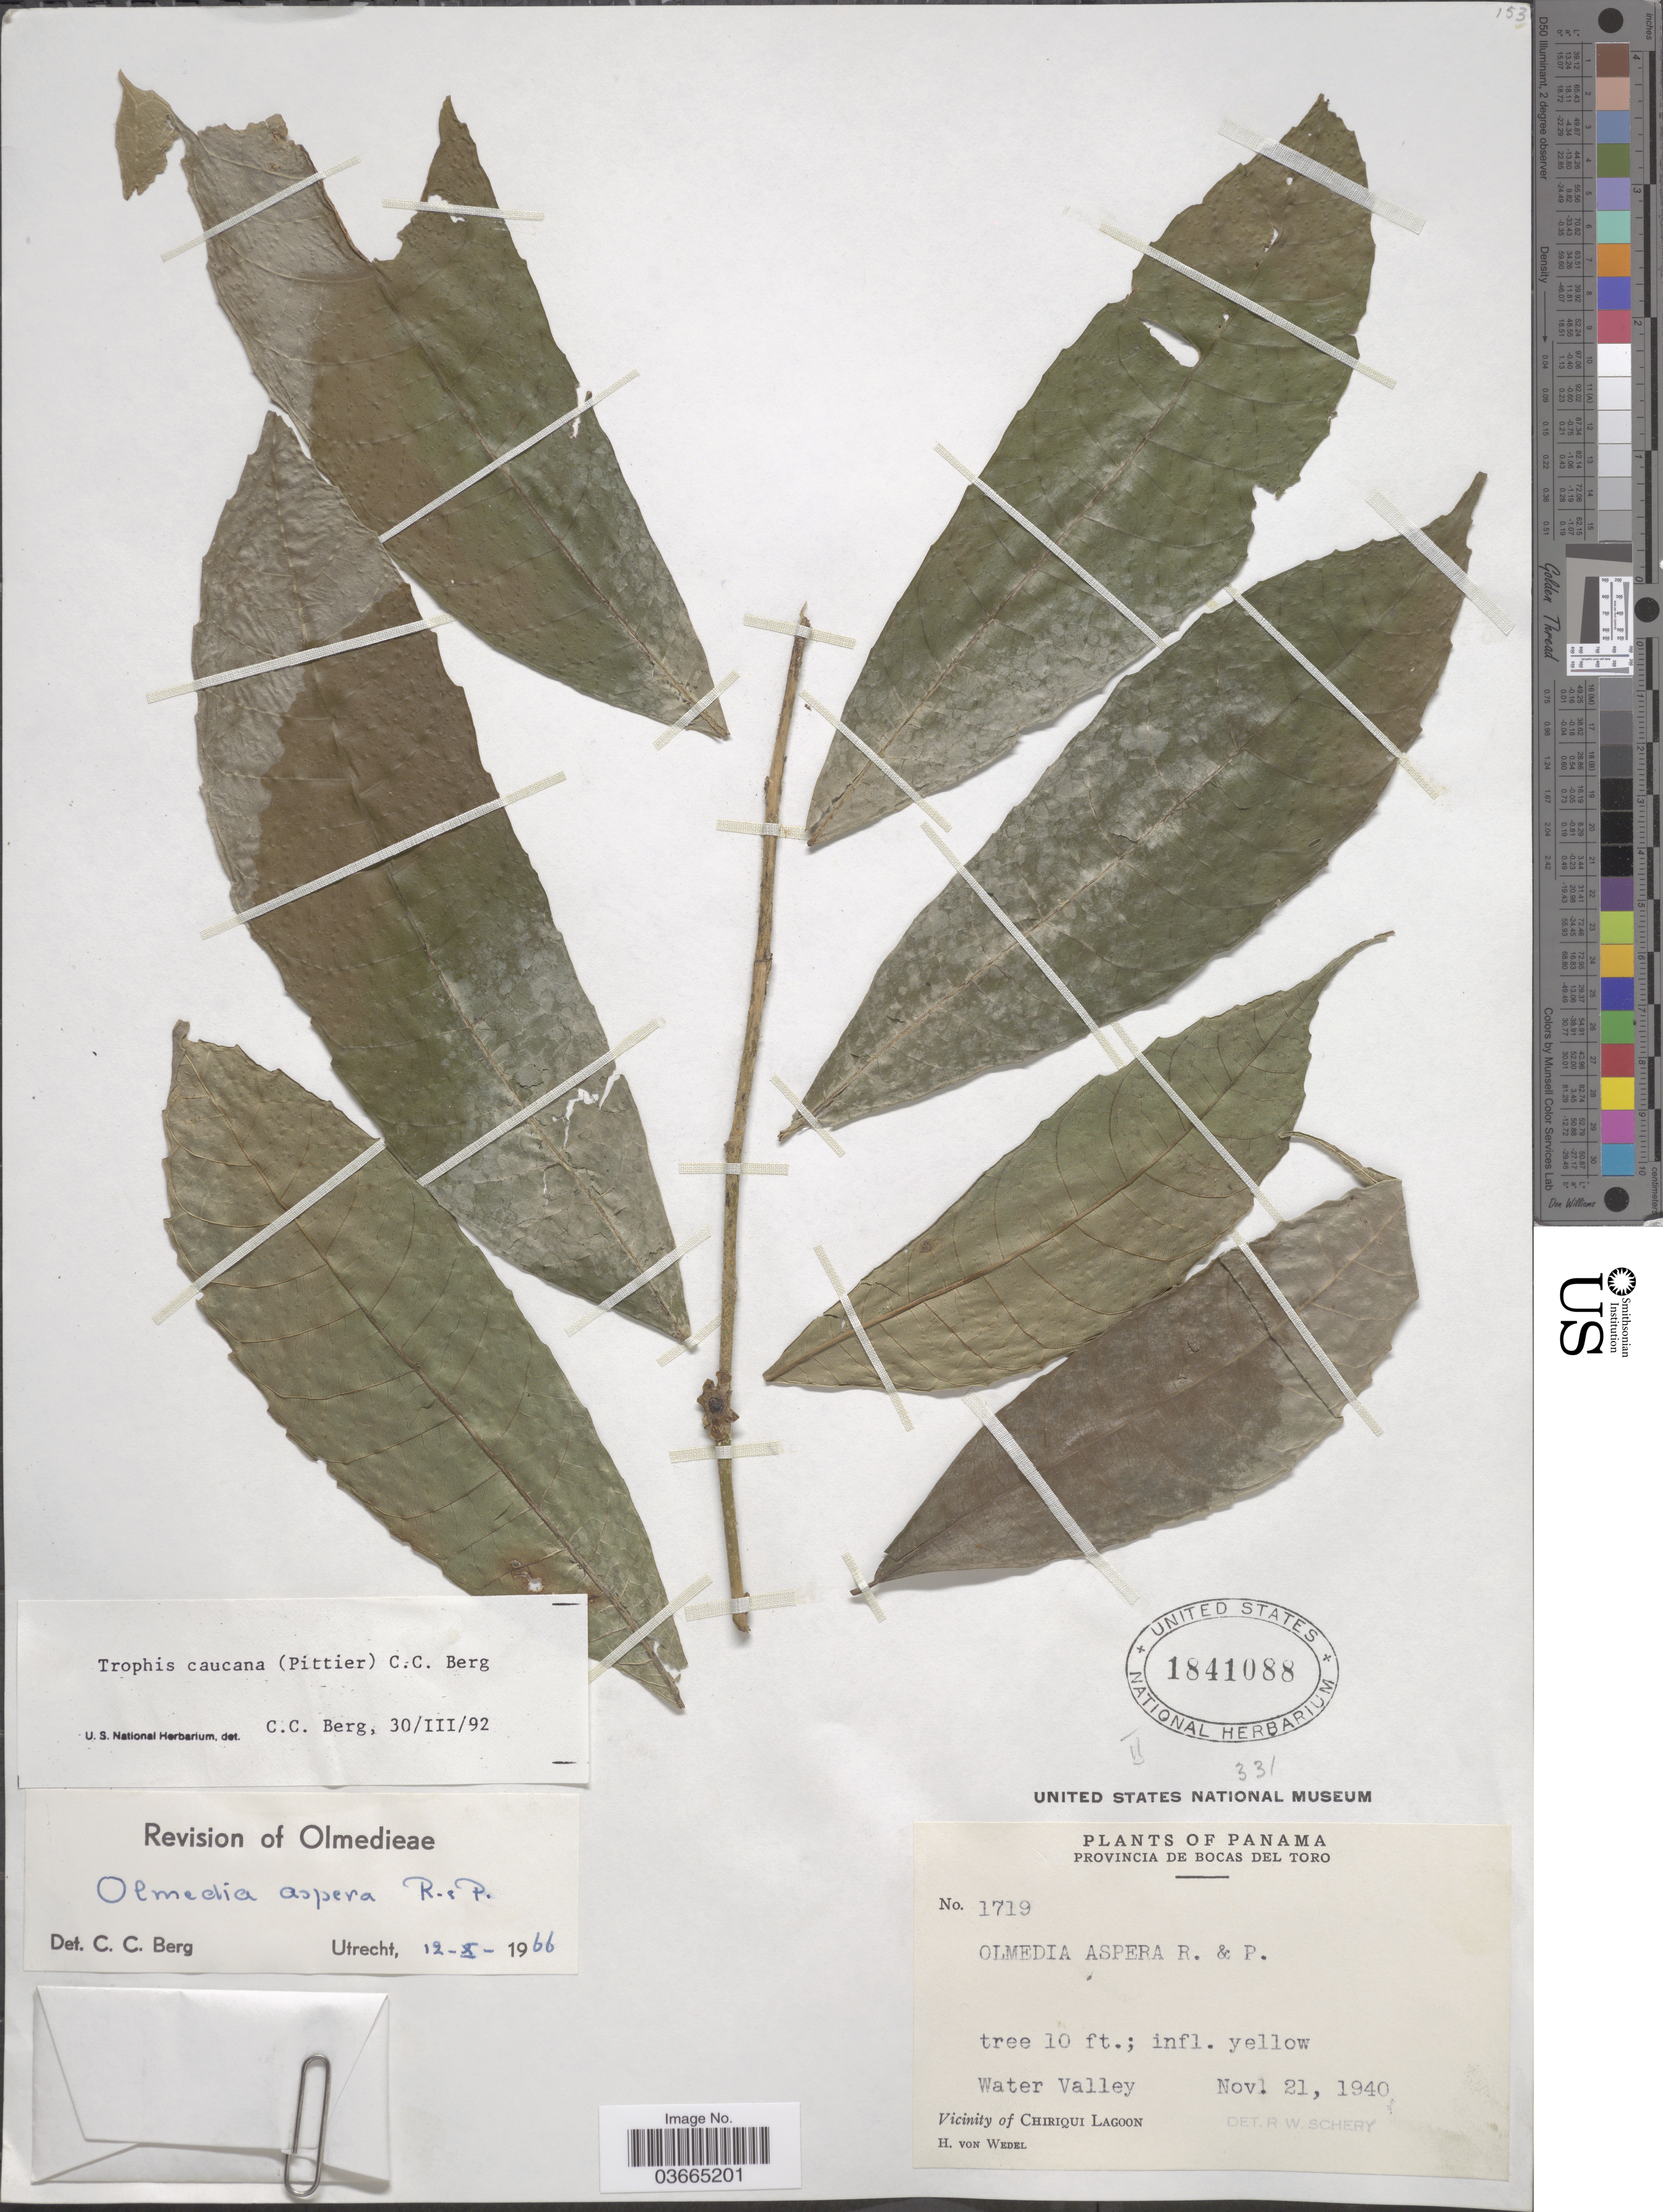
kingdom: Plantae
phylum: Tracheophyta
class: Magnoliopsida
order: Rosales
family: Moraceae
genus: Olmedia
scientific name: Olmedia aspera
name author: Ruiz & Pav.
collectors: H. von Wedel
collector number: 1719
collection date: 1940-11-21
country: Panama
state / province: Bocas del Toro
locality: Water Valley. Vicinity of Chiriqui Lagoon.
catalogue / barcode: US 1841088